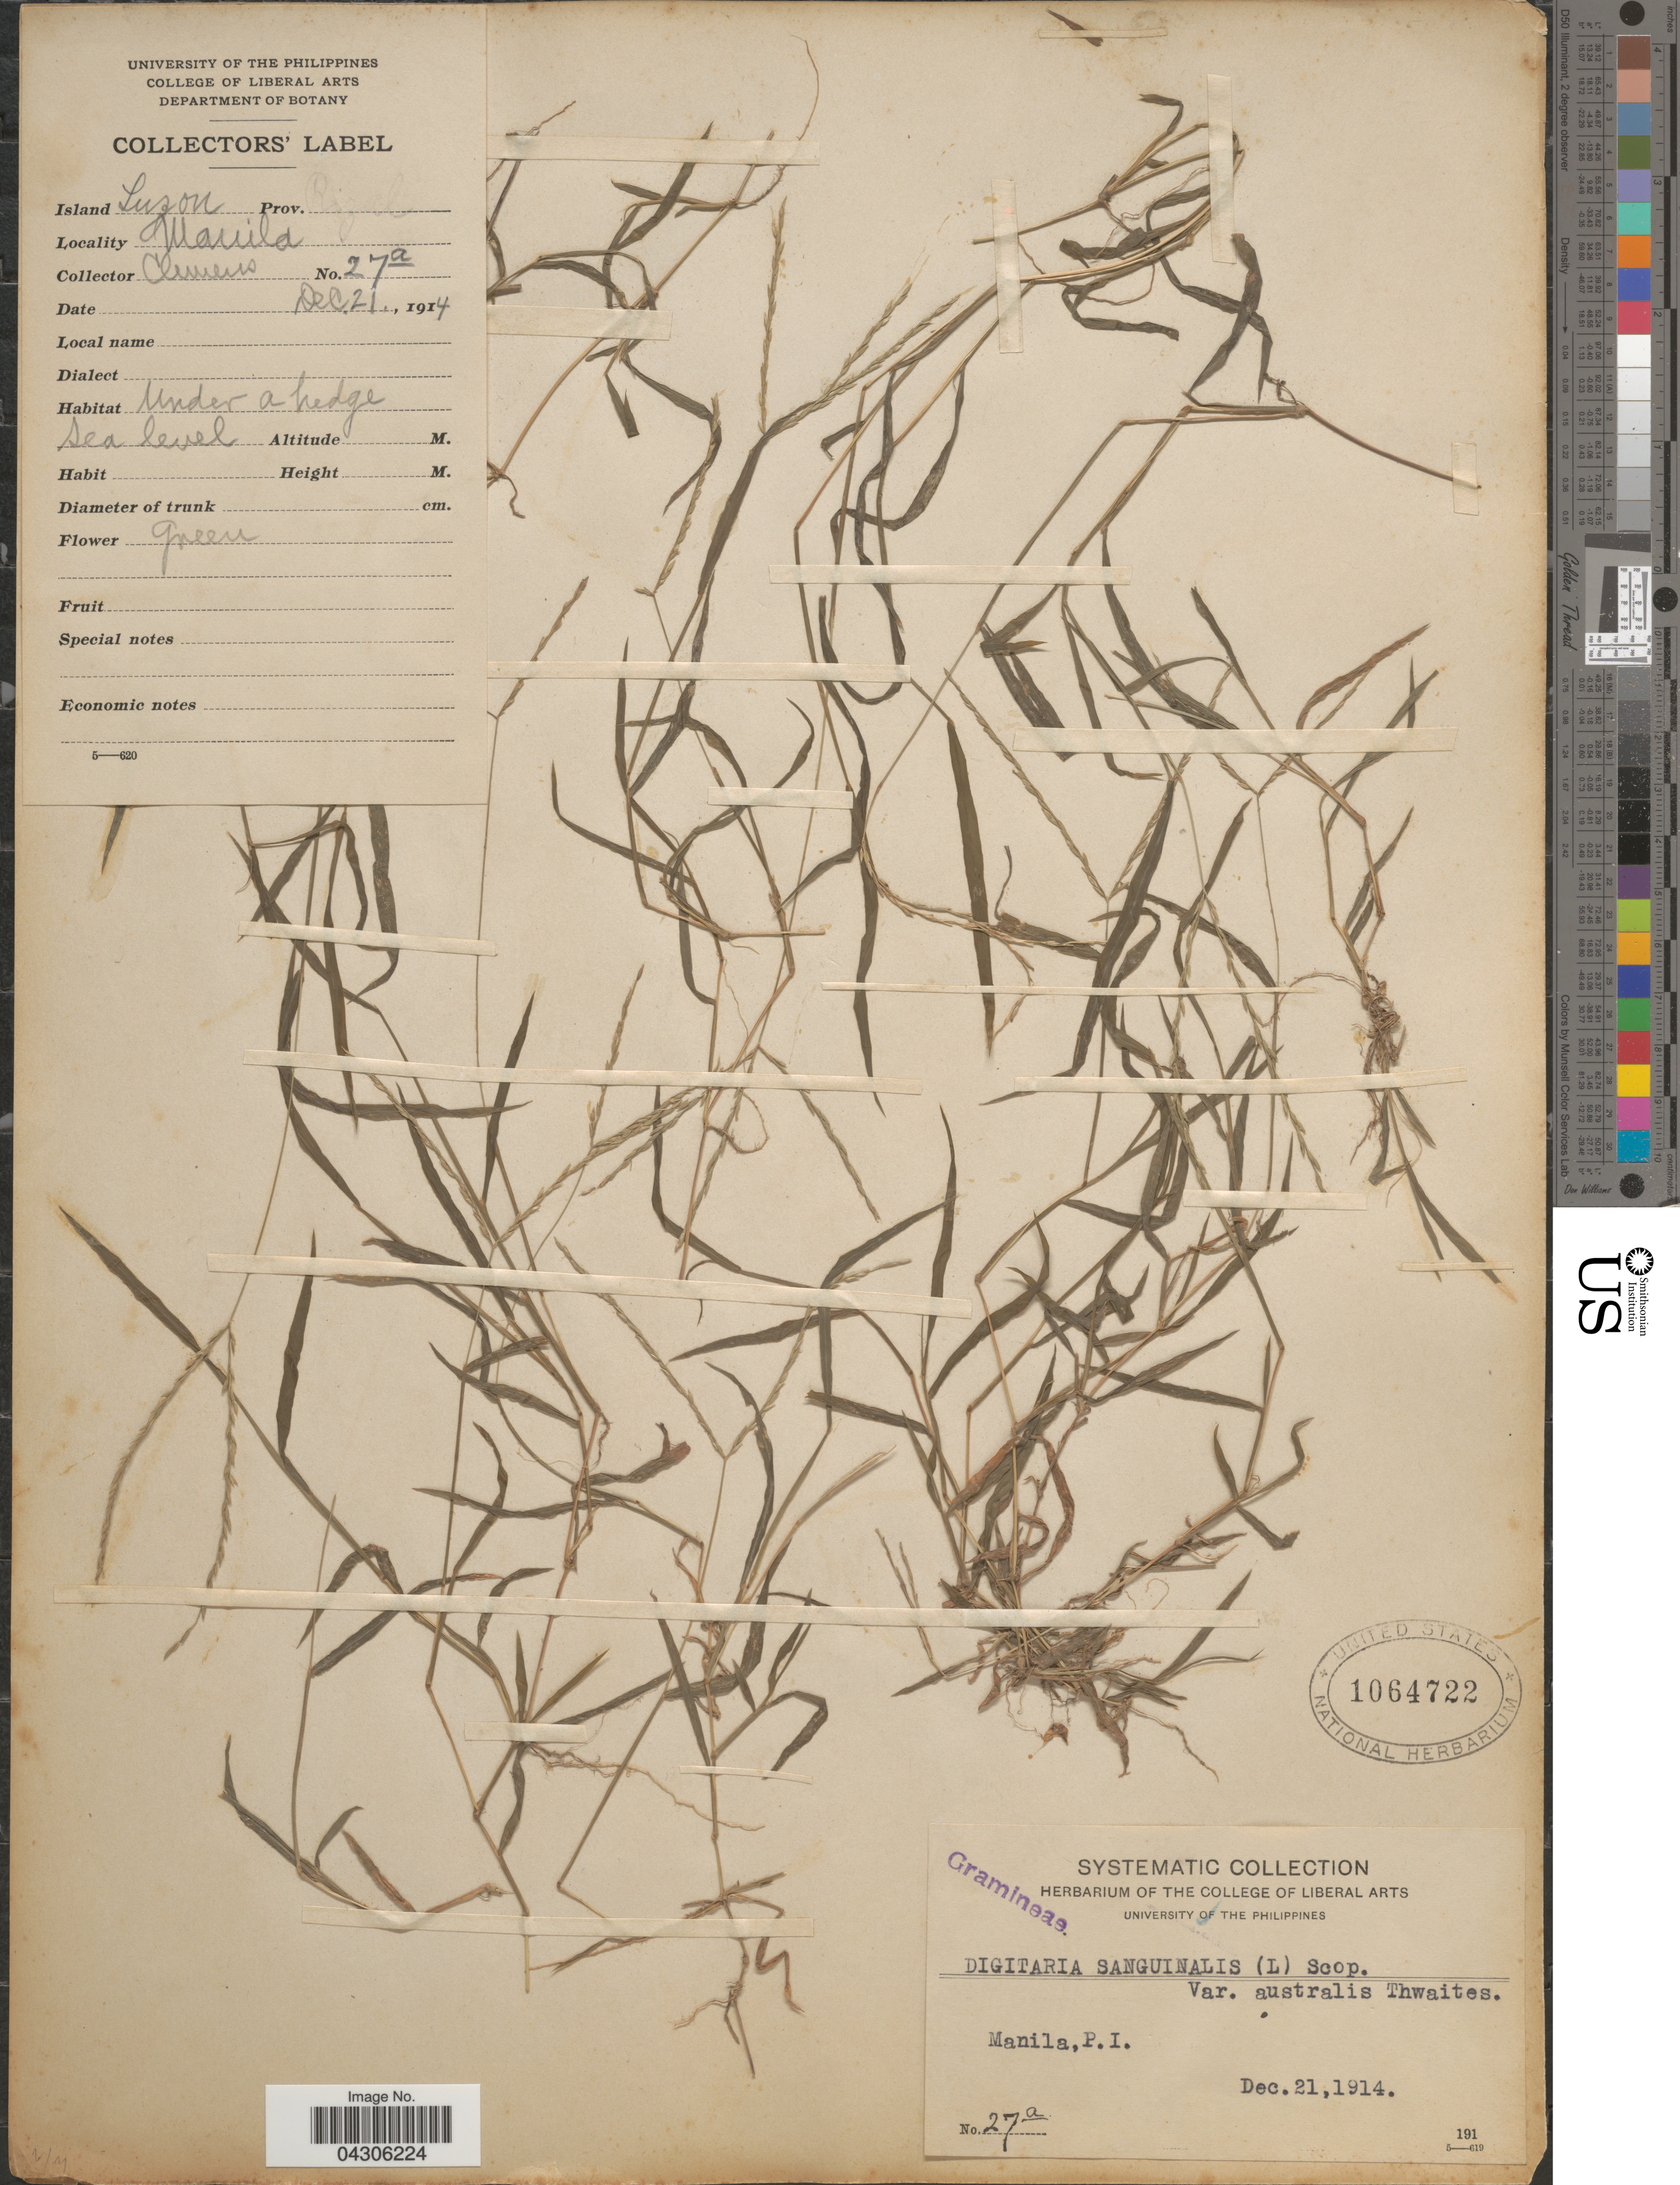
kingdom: Plantae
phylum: Tracheophyta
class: Liliopsida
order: Poales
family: Poaceae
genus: Digitaria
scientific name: Digitaria sanguinalis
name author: (L.) Scop.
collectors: -. Clemens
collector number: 27a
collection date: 1914-12-21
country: Philippines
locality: Manila. Island Luzon.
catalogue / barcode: US 1064722